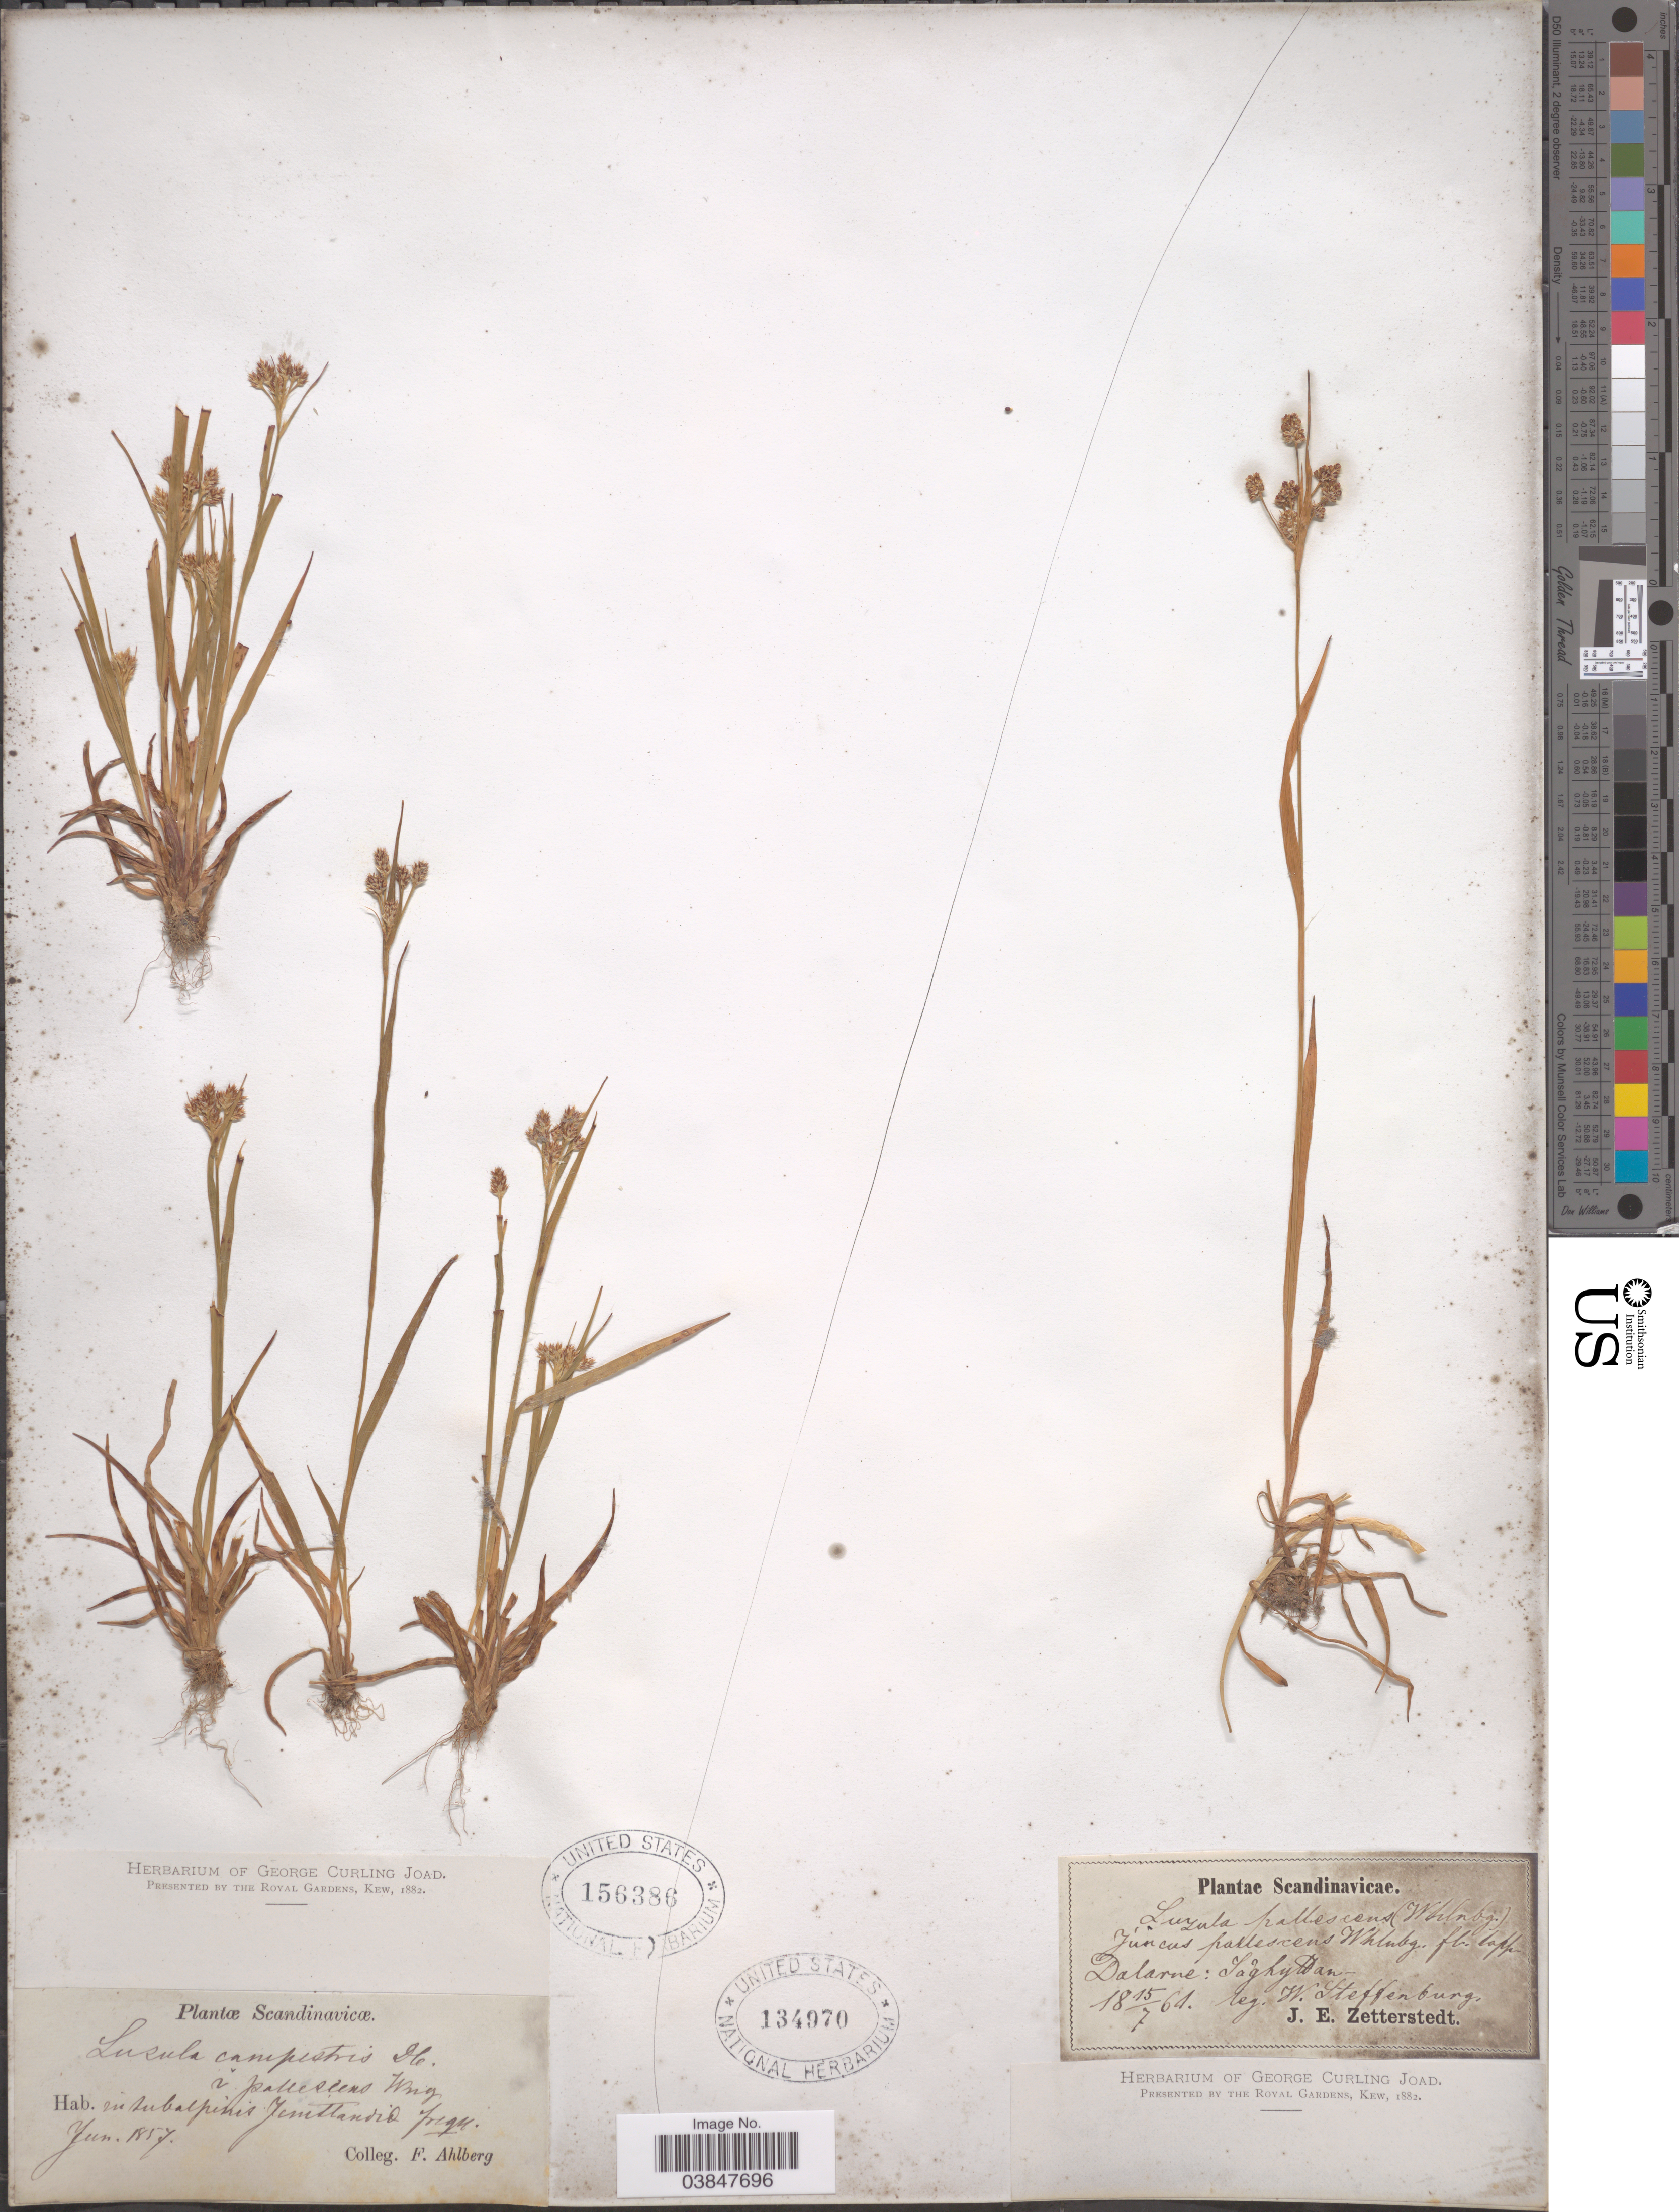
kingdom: Plantae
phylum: Tracheophyta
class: Liliopsida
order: Poales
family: Juncaceae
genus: Luzula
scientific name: Luzula campestris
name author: (L.) DC.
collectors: F. Ahlberg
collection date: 1857-06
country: Sweden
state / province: Jämtland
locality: Scandinavicœ. In subalpinis Jemtlandia.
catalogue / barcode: US 156386